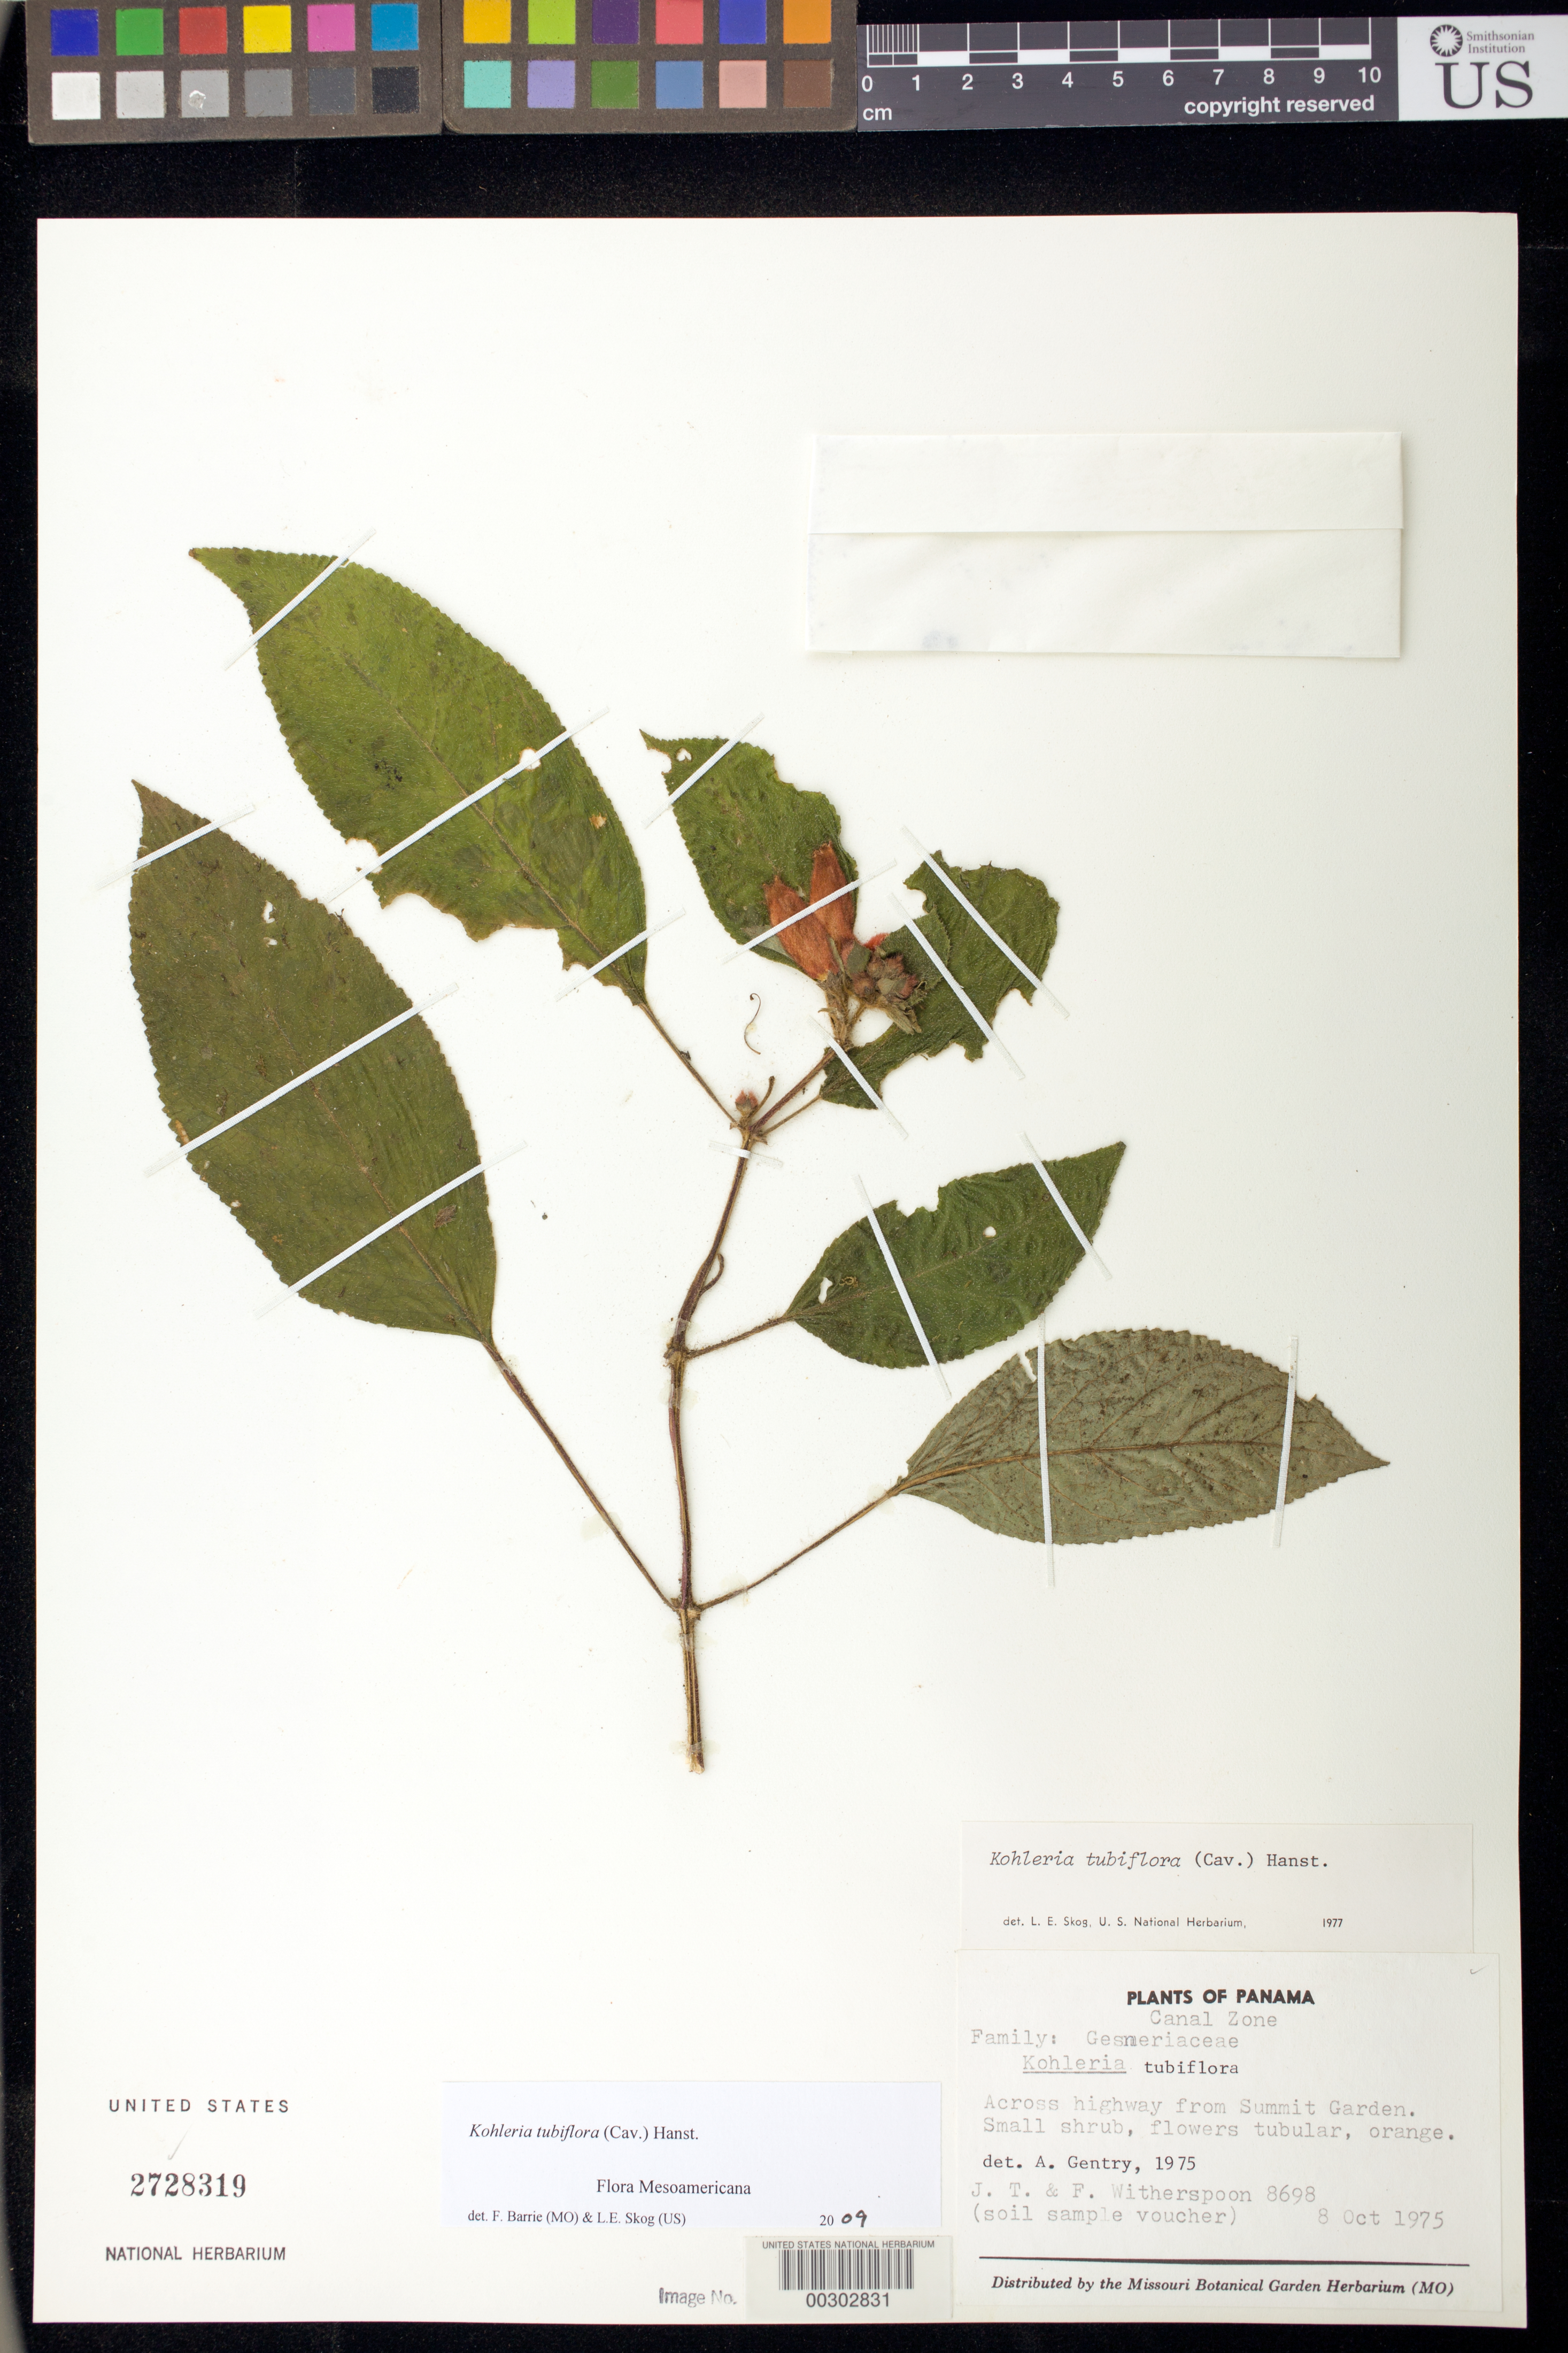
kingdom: Plantae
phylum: Tracheophyta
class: Magnoliopsida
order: Lamiales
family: Gesneriaceae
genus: Kohleria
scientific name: Kohleria tubiflora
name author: (Cav.) Hanst.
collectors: J. Witherspoon & F. Witherspoon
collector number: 8698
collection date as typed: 08 Oct 1975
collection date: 1975-10-08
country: Panama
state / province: Panamá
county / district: Canal Zone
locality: Across highway from Summit Garden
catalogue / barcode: US 2728319